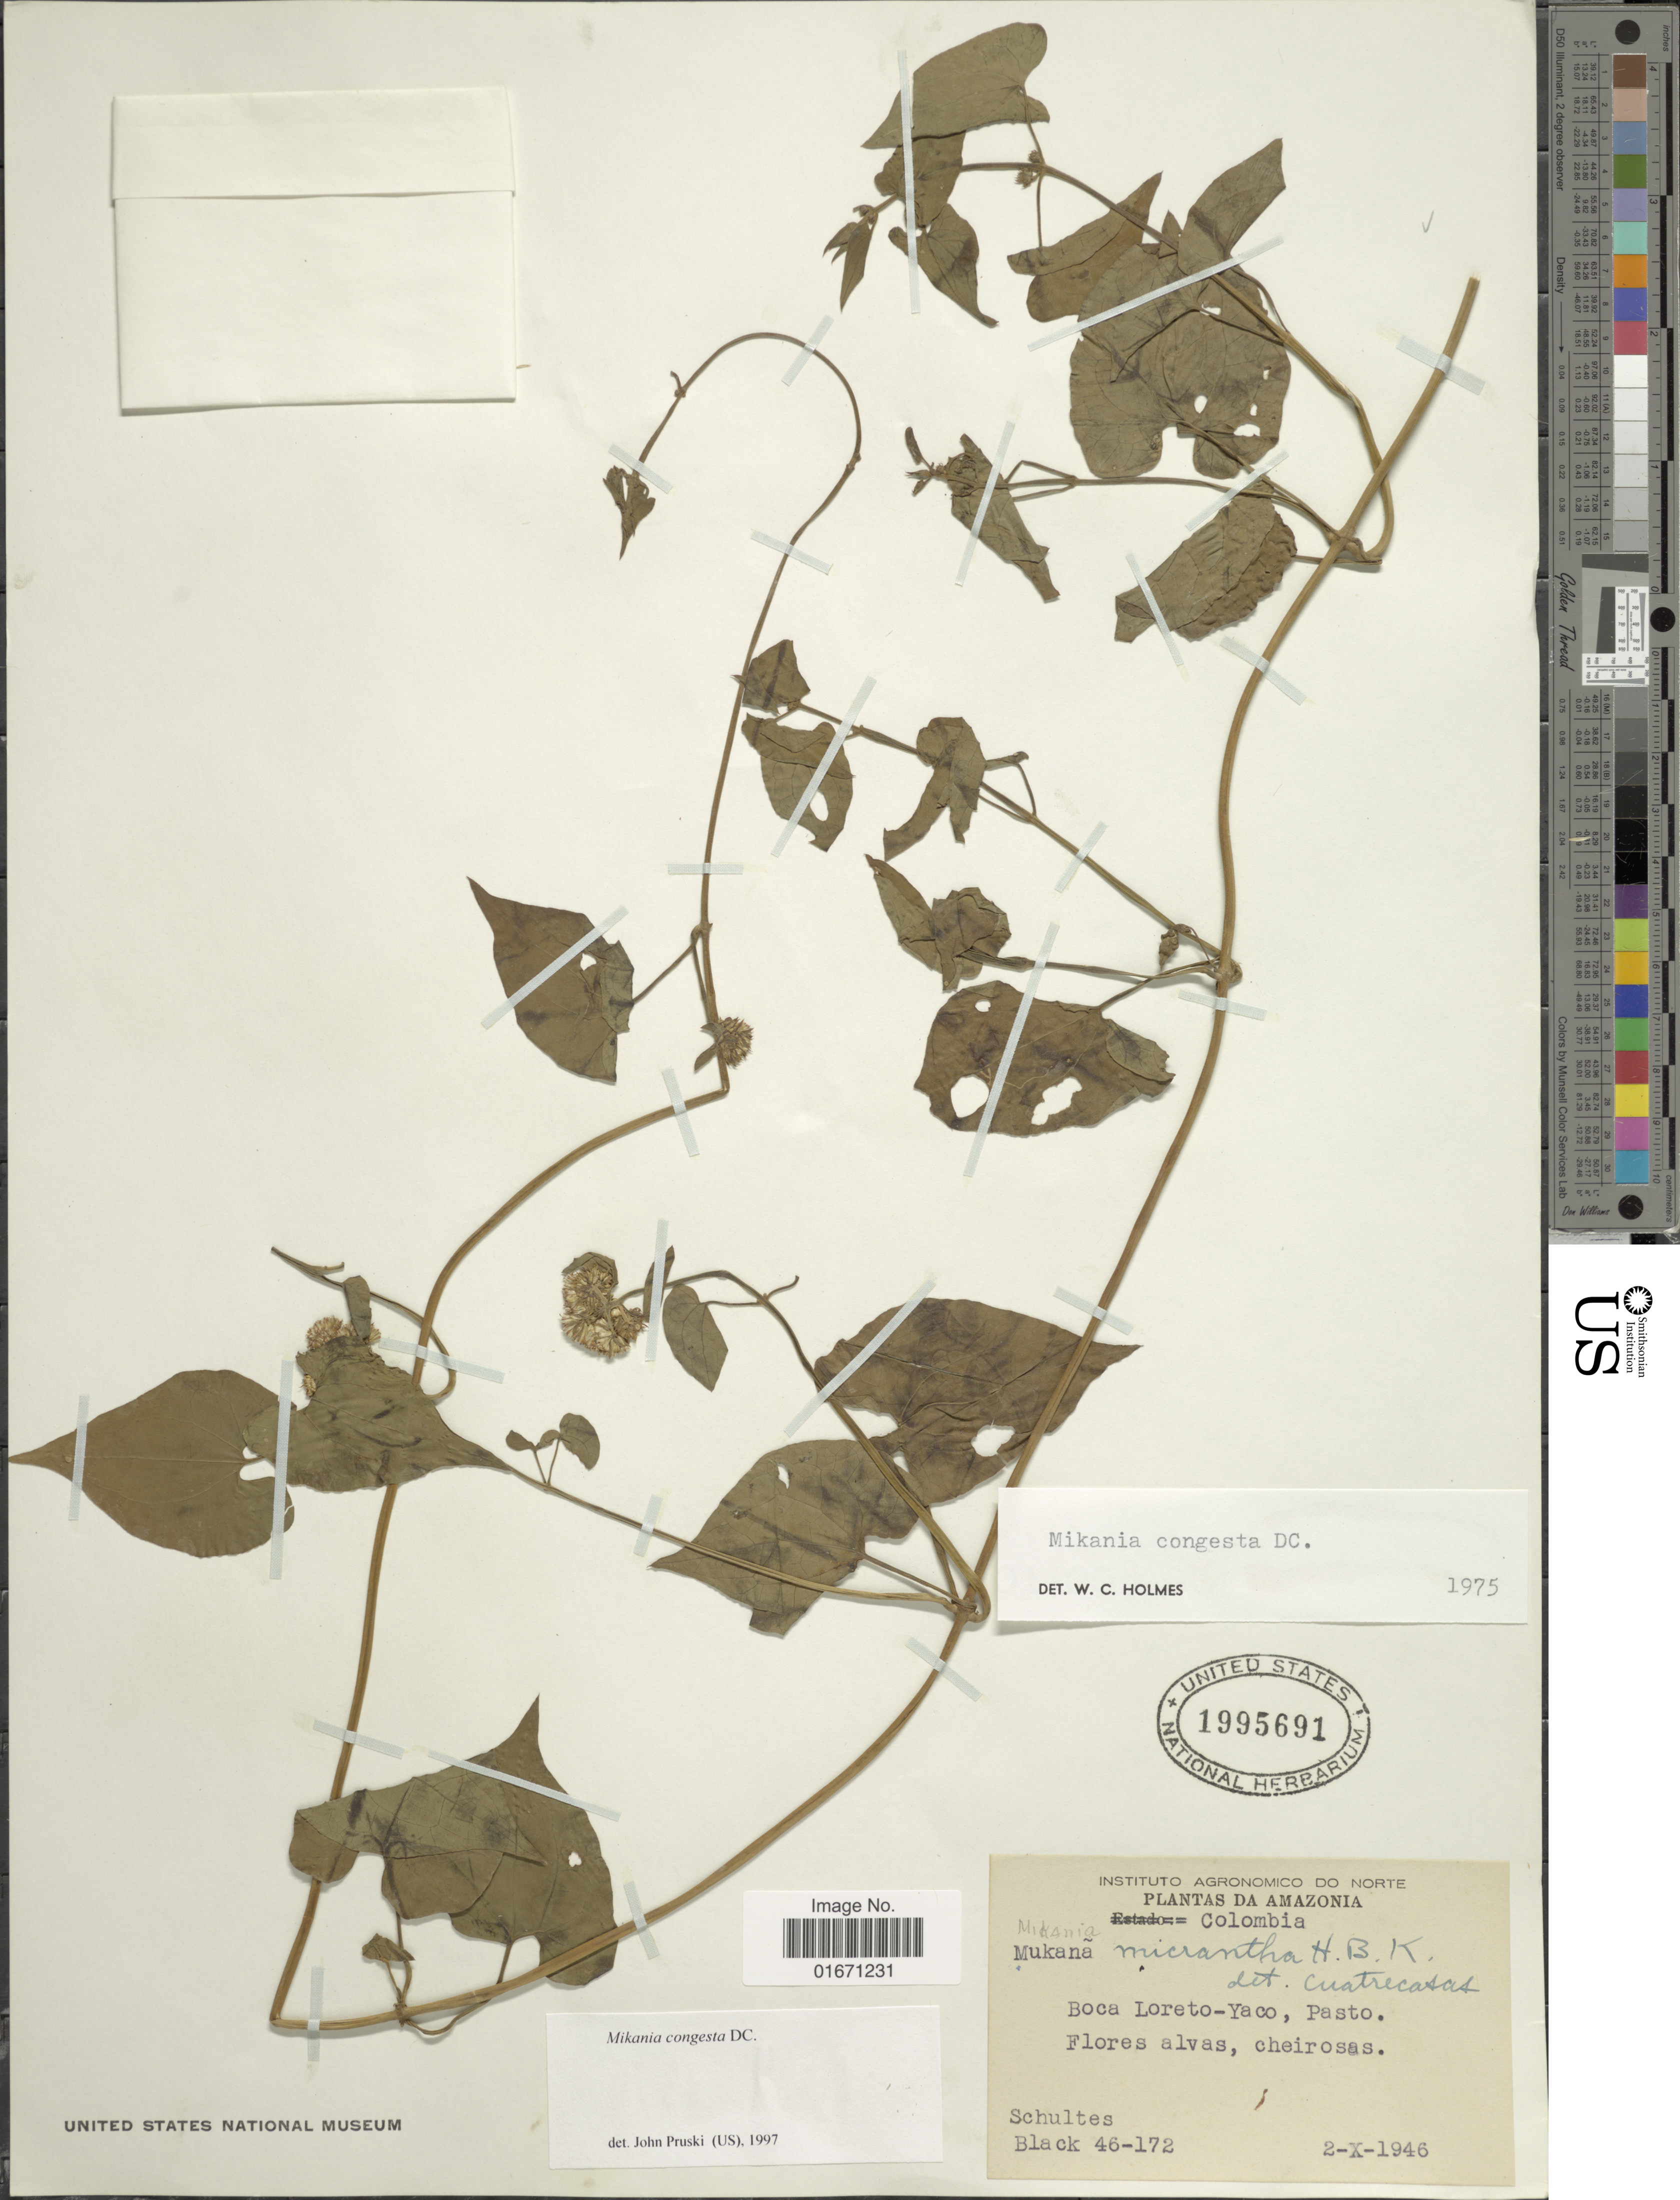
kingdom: Plantae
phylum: Tracheophyta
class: Magnoliopsida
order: Asterales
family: Asteraceae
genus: Mikania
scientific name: Mikania congesta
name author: DC.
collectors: -- Schultes & -- Black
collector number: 46-172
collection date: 1946-10-02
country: Colombia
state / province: Amazônas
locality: Boca Loreto-Yaco,Pasto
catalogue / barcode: US 1995691